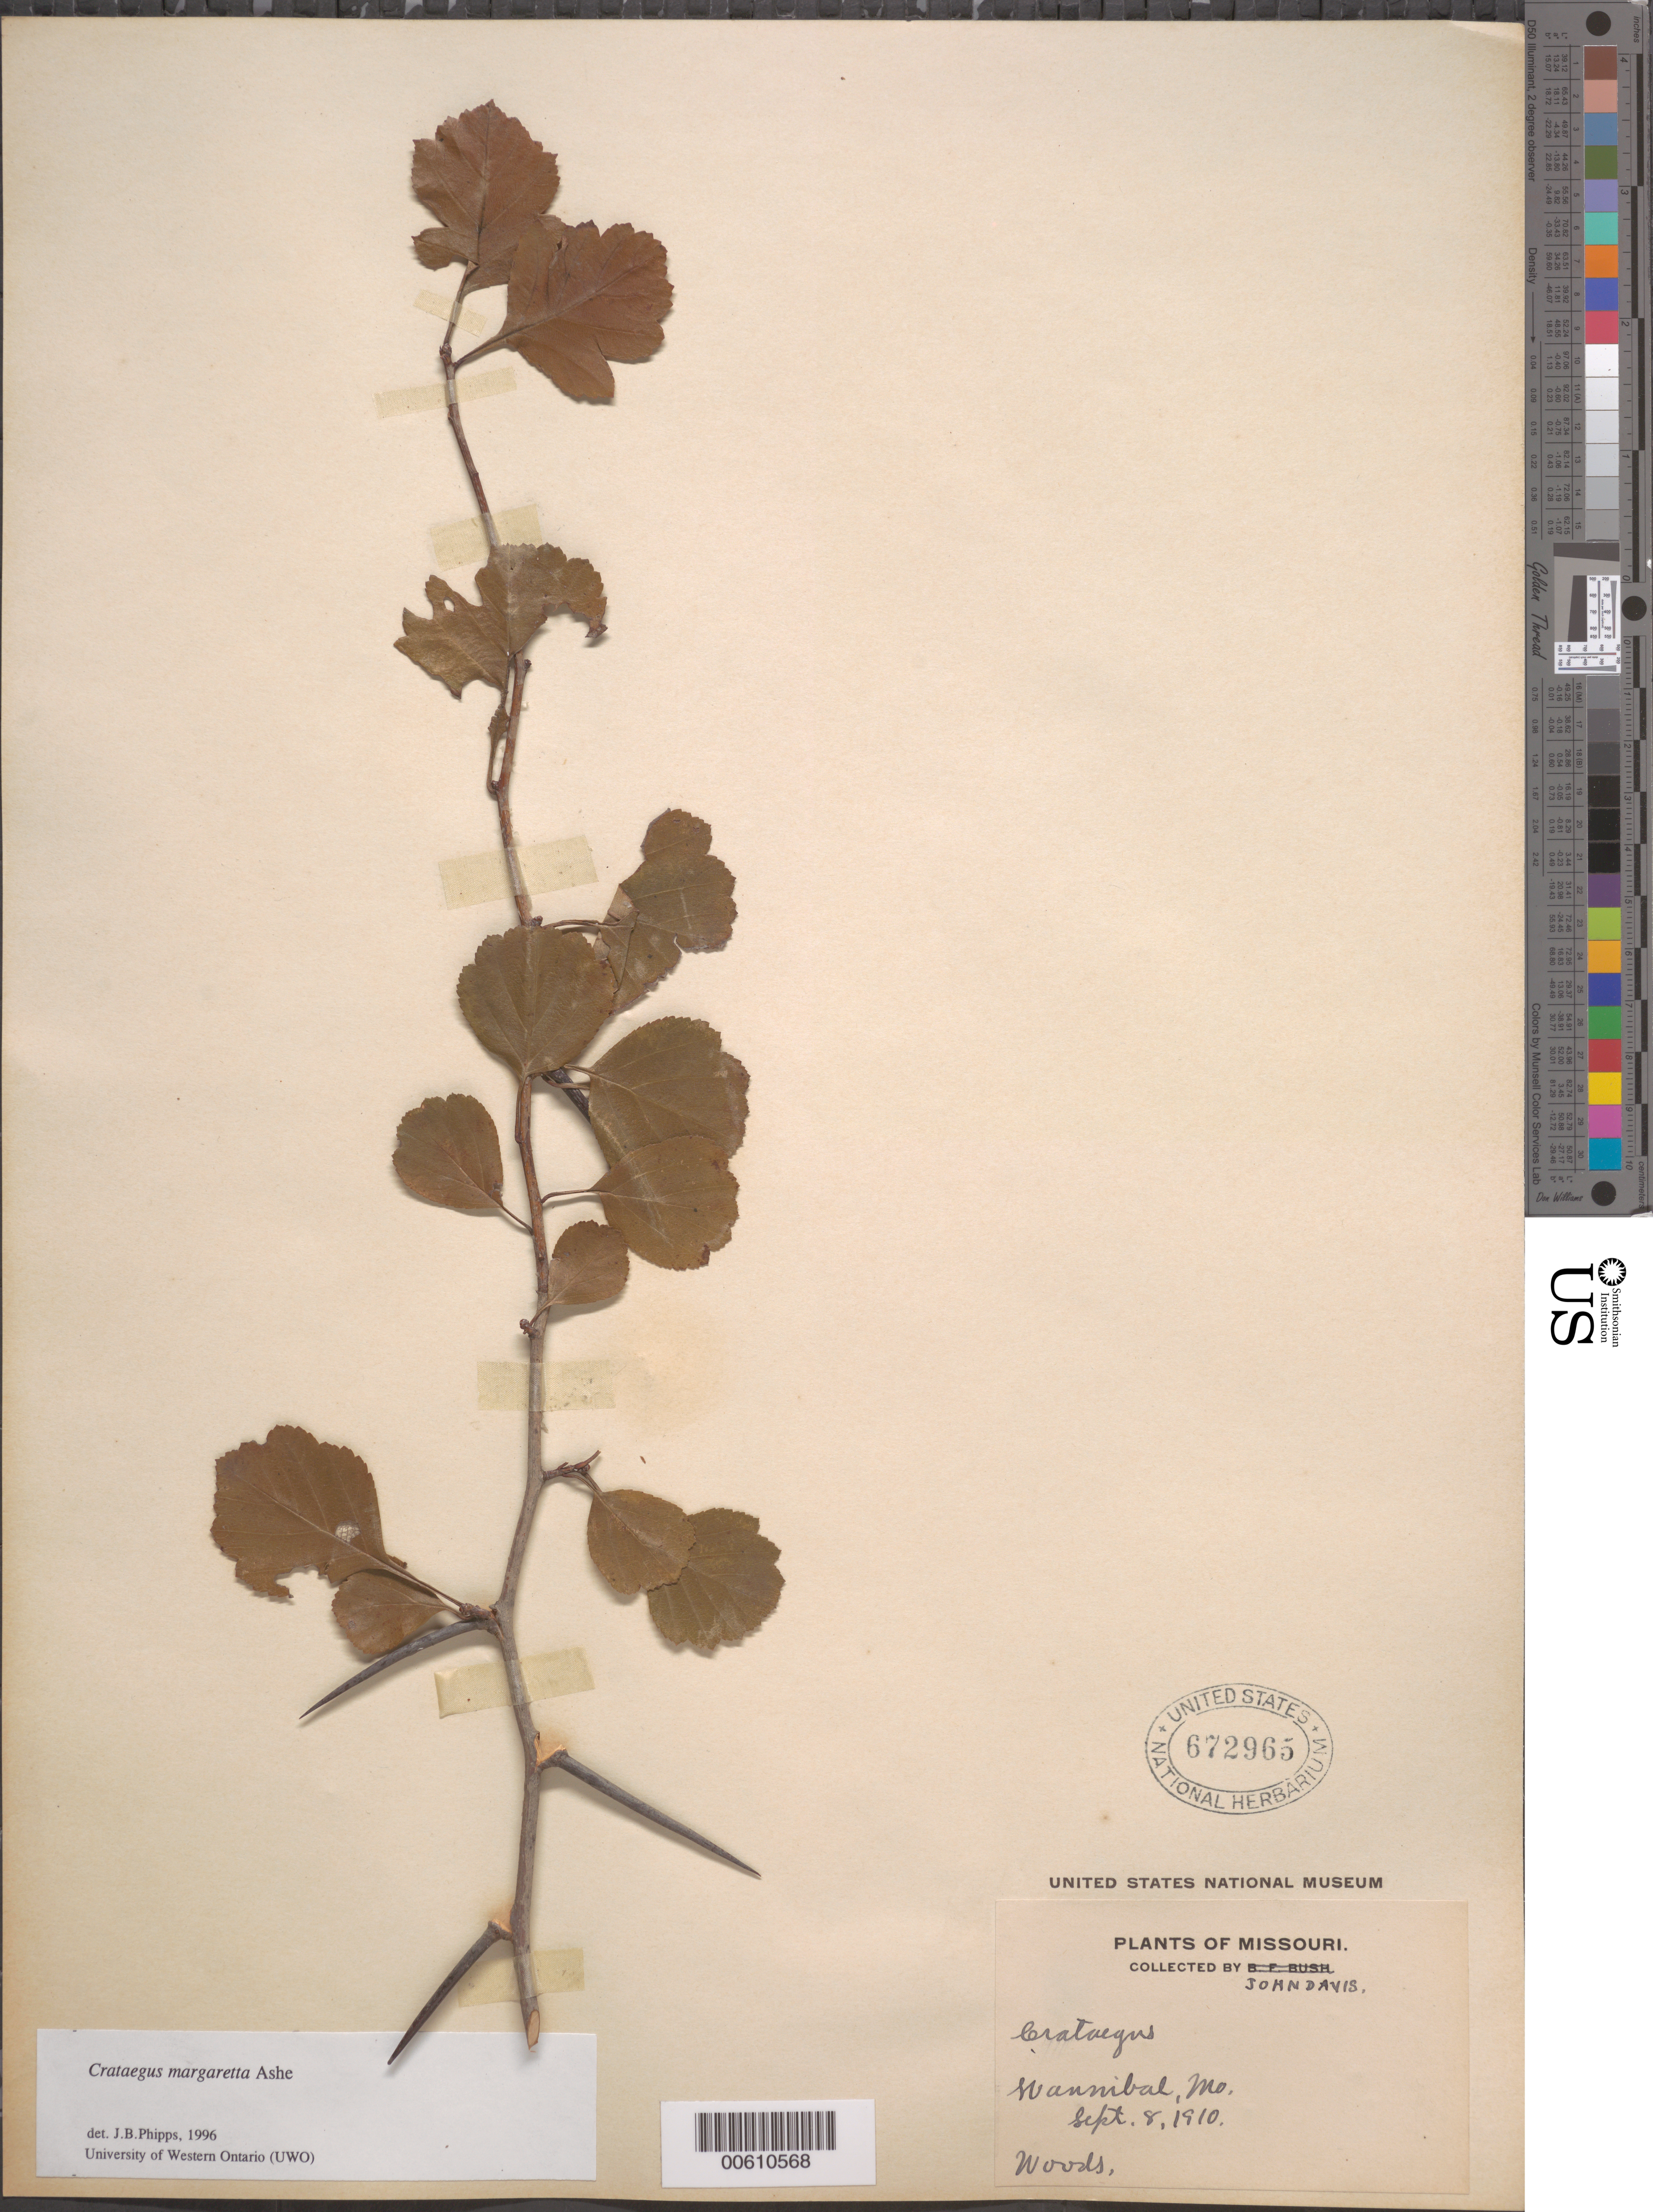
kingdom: Plantae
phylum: Tracheophyta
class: Magnoliopsida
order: Rosales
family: Rosaceae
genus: Crataegus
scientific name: Crataegus margarettae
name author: Ashe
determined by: Phipps, James B., (UWO), University of Western Ontario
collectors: J. Davis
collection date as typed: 08 Sep 1910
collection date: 1910-09-08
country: United States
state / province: Missouri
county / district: Marion / Ralls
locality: Hannibal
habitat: Woods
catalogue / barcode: US 672965